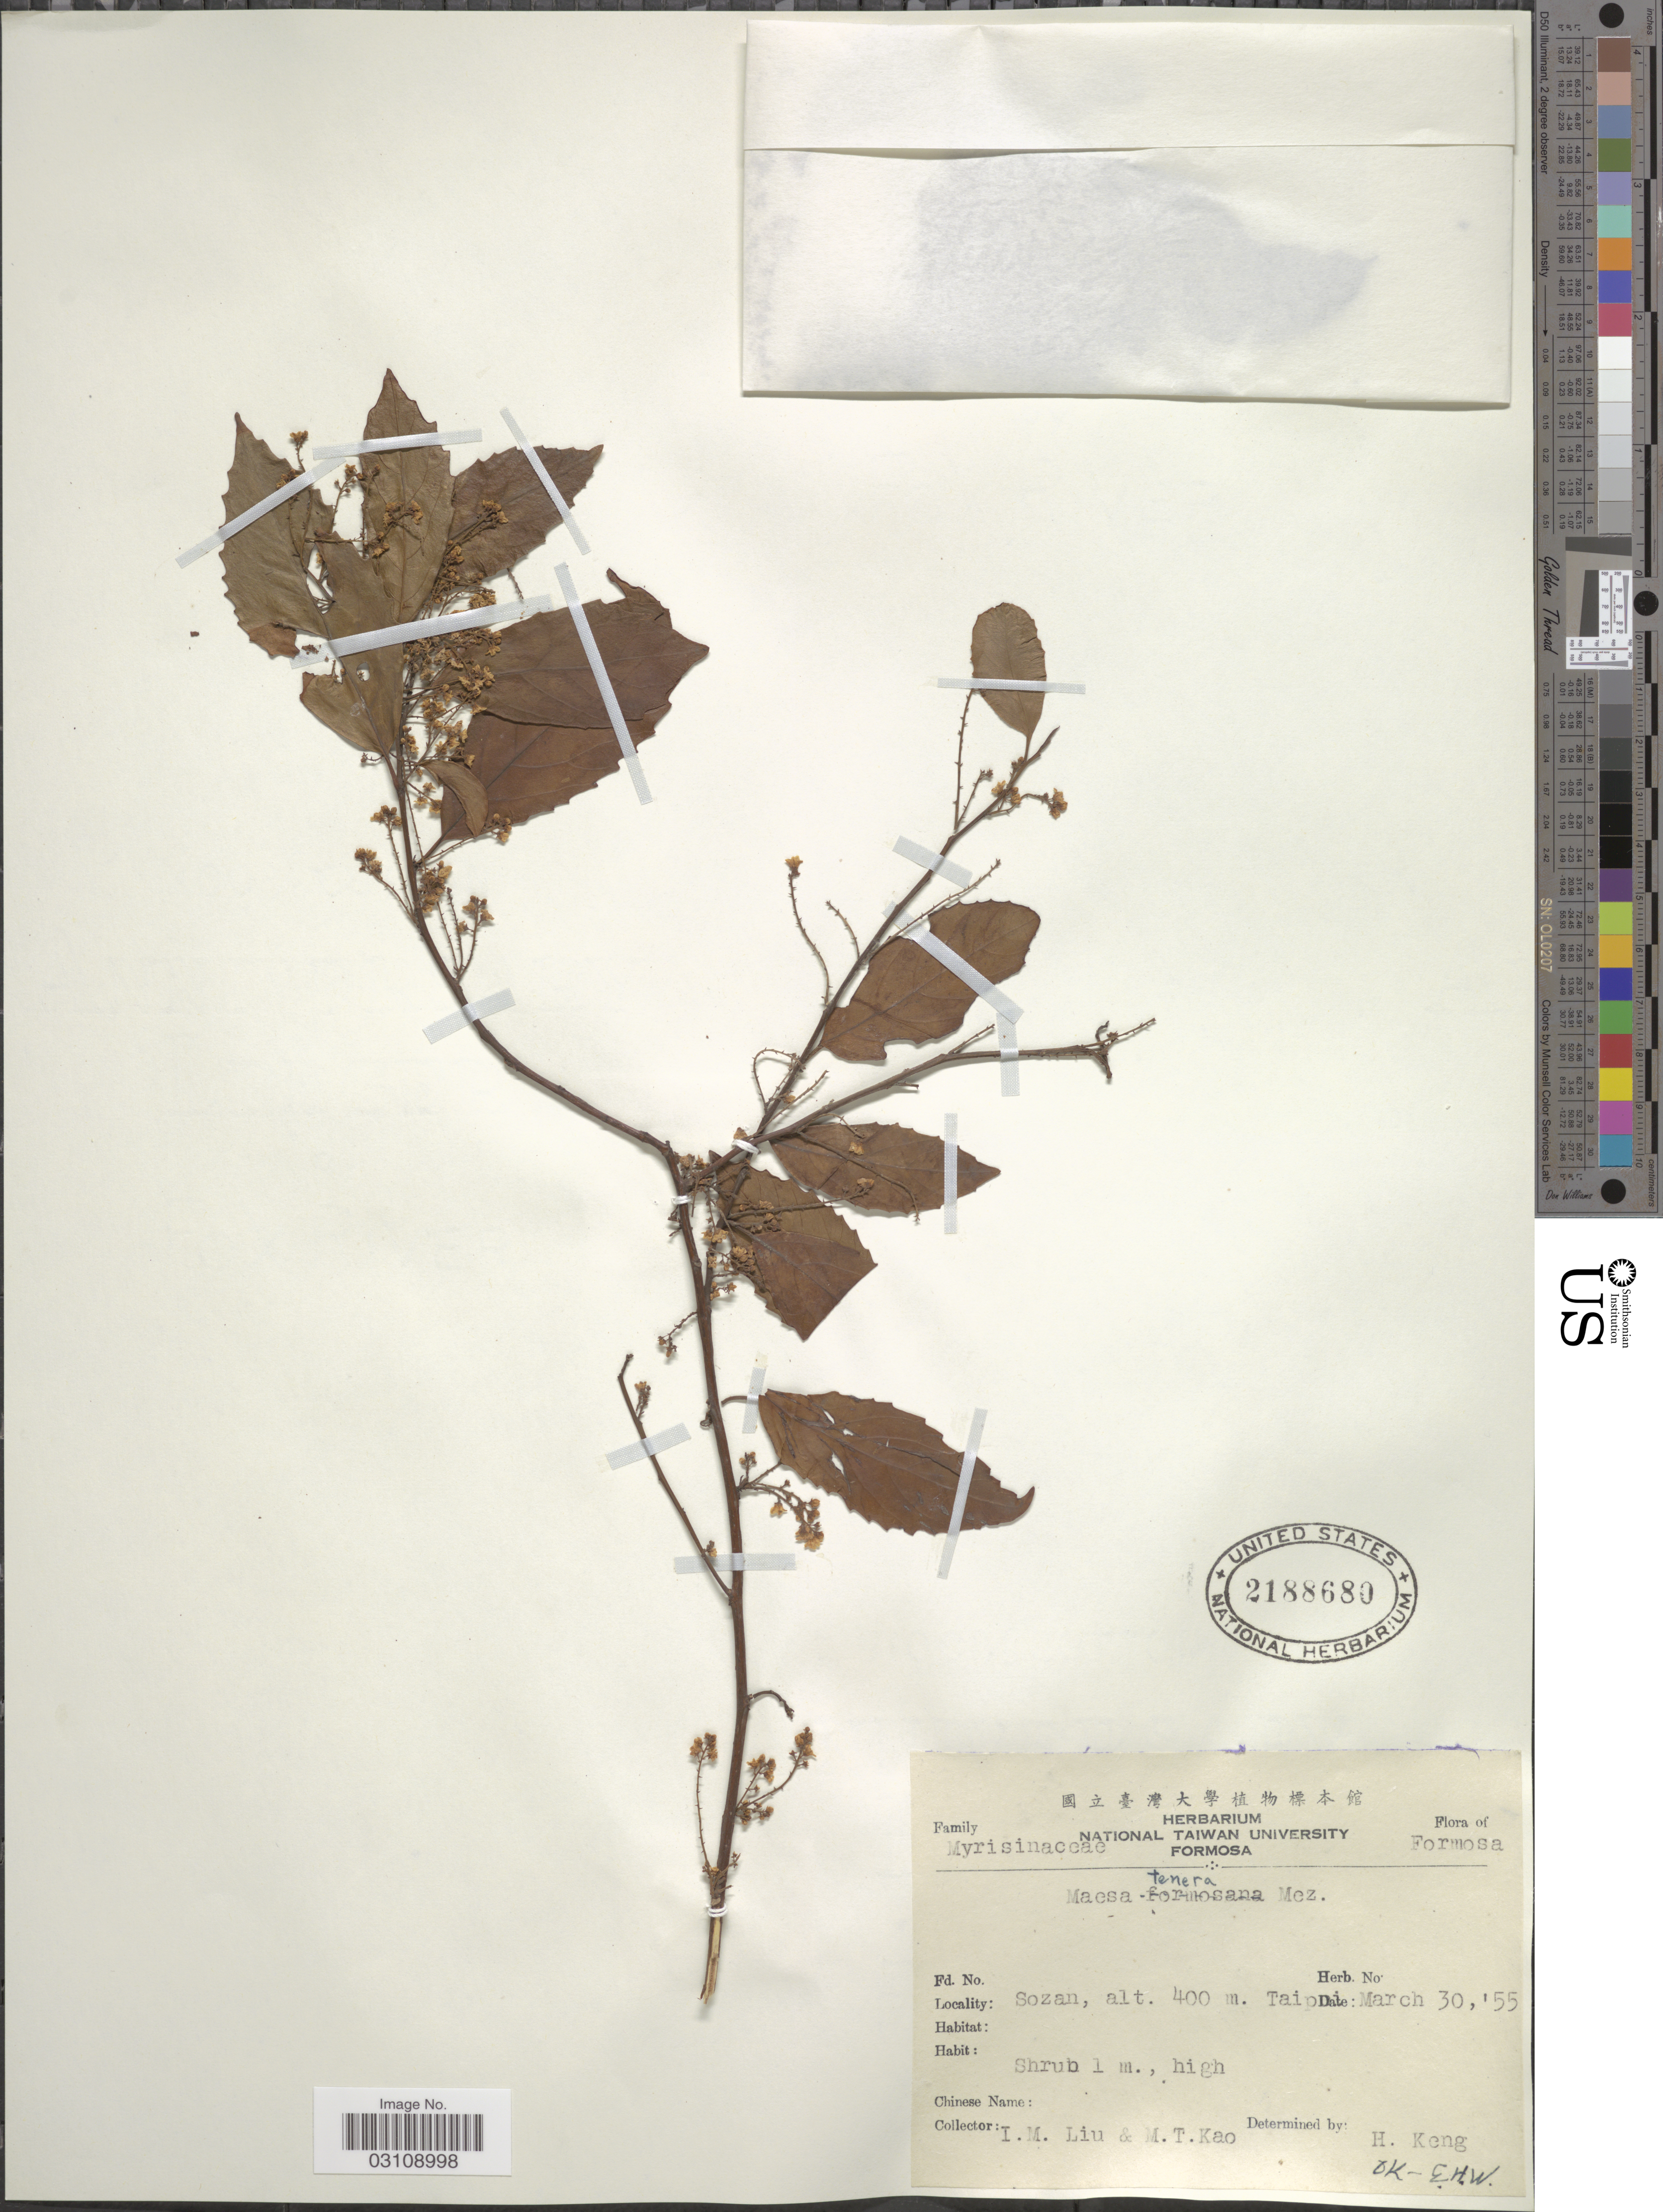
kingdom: Plantae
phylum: Tracheophyta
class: Magnoliopsida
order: Ericales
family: Primulaceae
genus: Maesa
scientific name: Maesa tenera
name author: Mez in Engl.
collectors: I. M. Liu & M. T. Kao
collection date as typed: Transcribed d/m/y: 30/3/55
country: Taiwan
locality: Formosa, Sozan, Taipei.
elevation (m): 400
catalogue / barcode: US 2188680